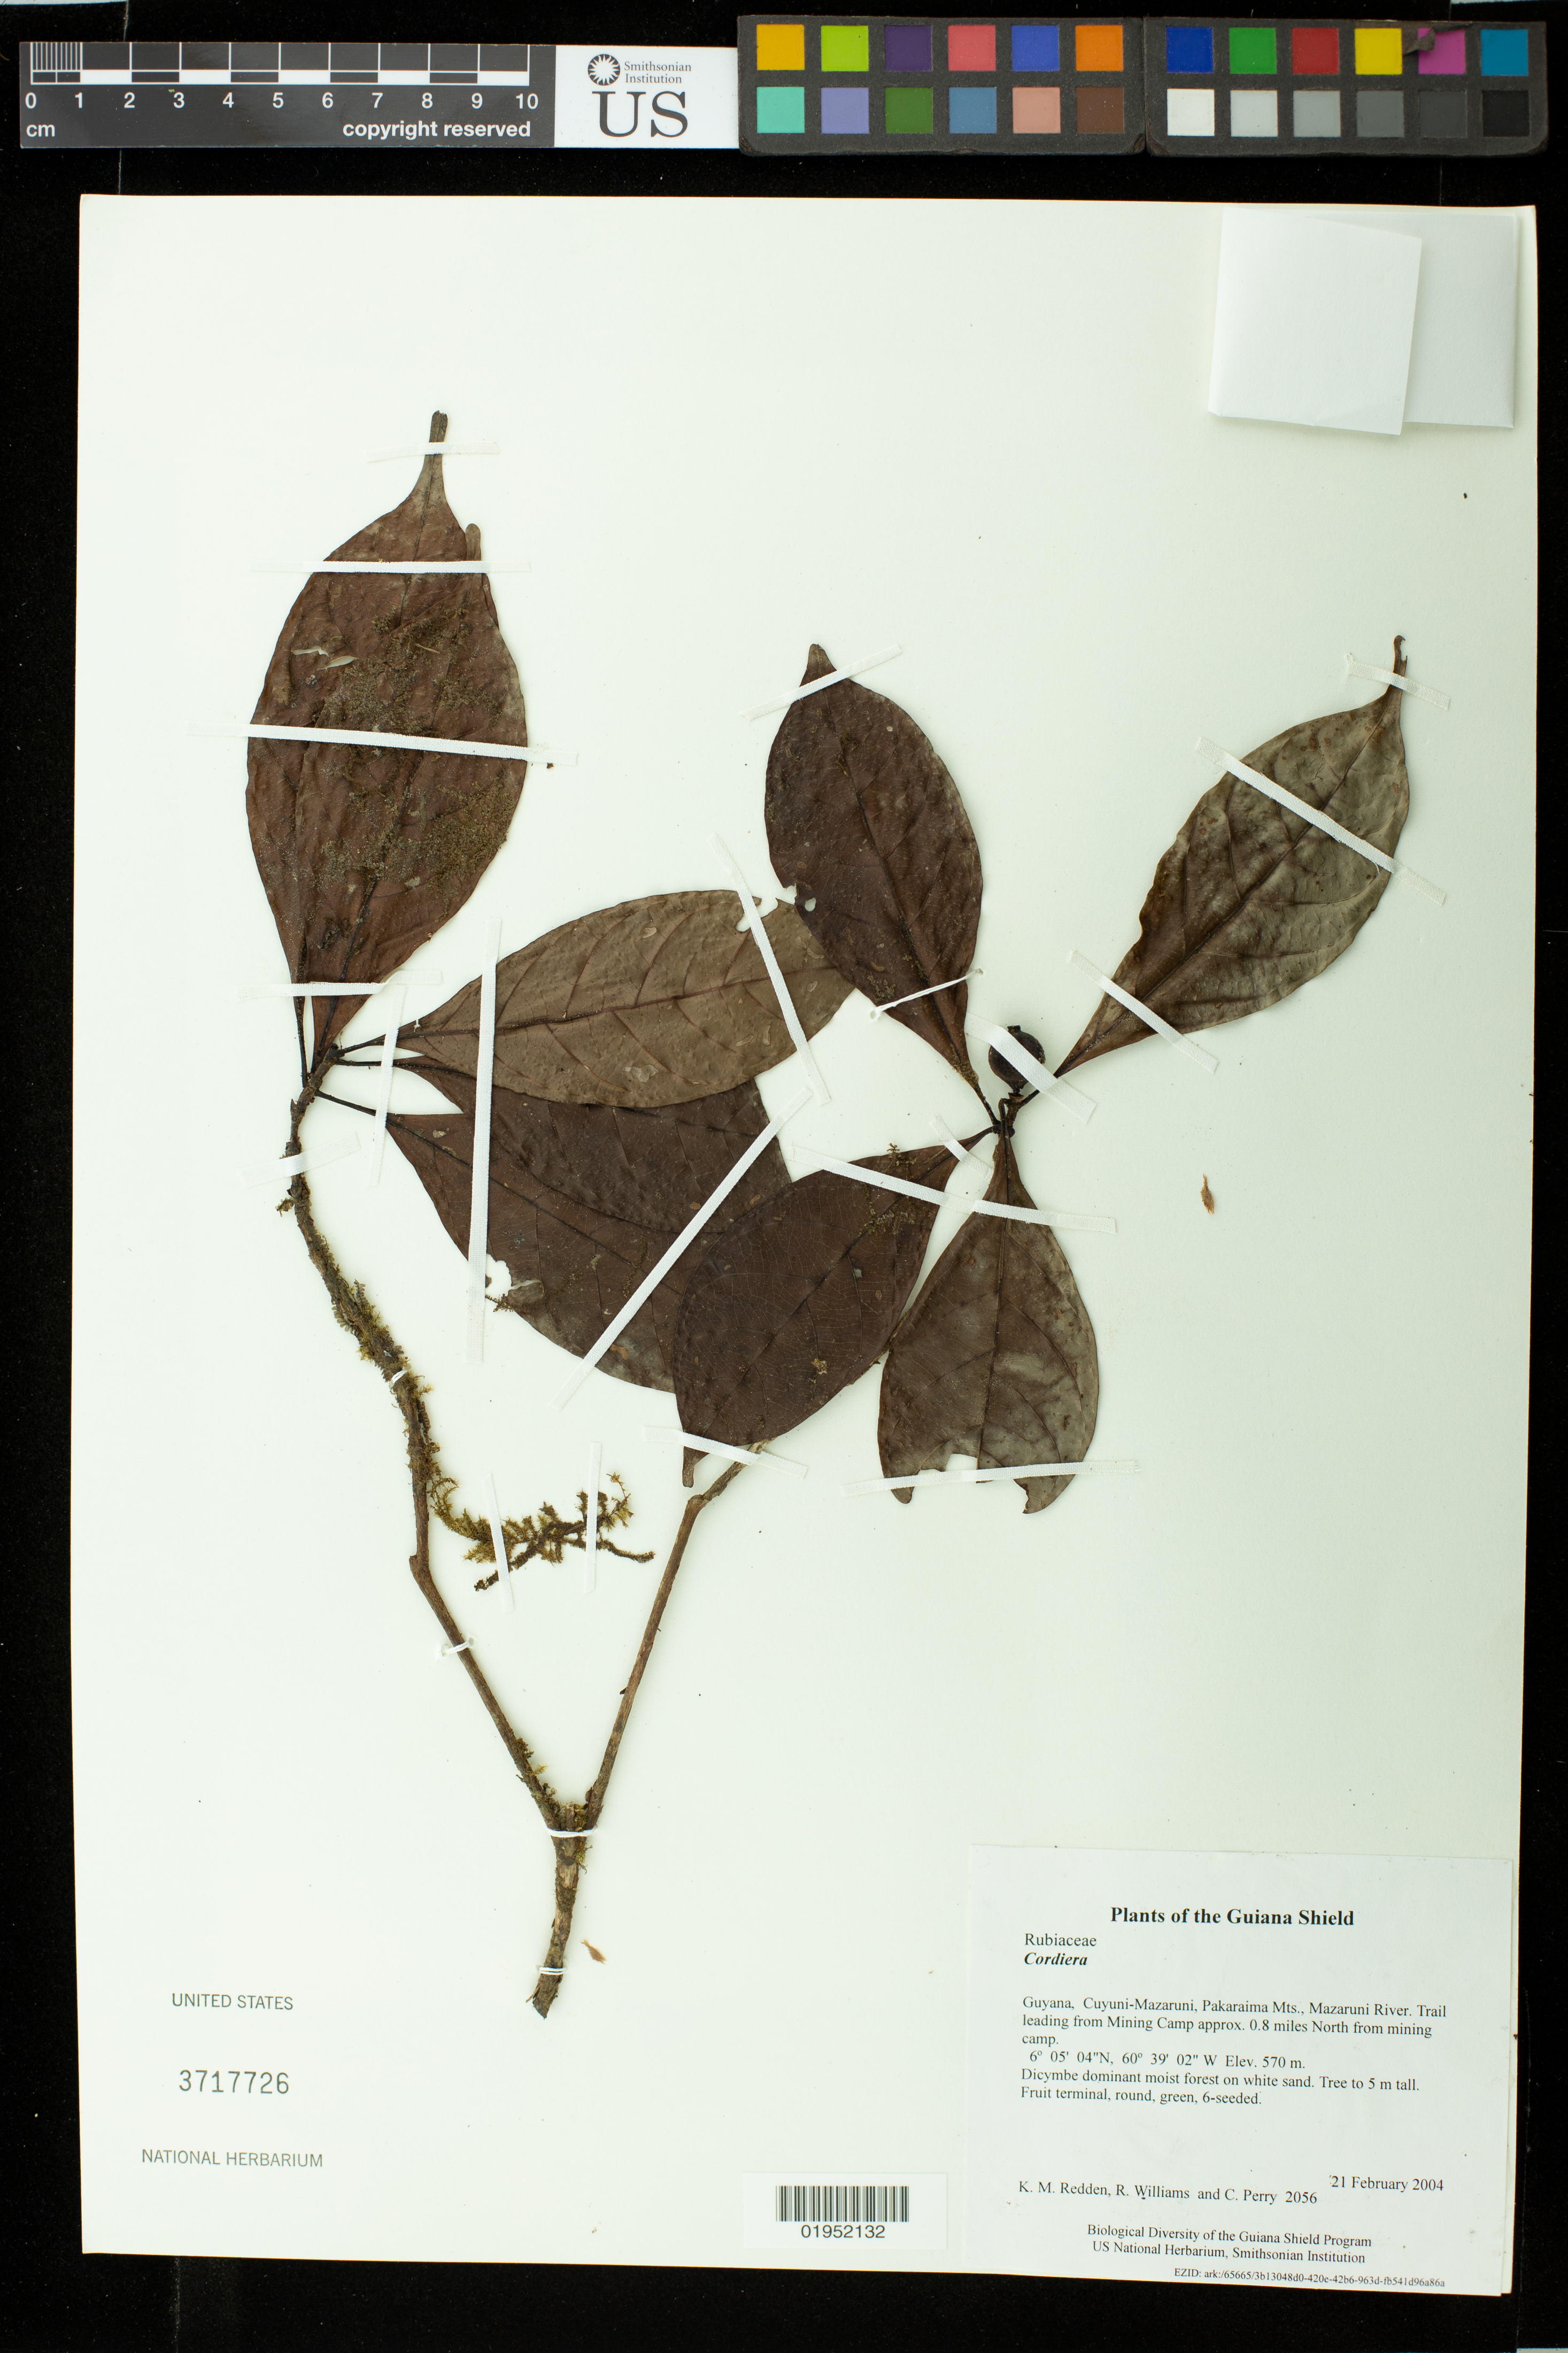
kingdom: Plantae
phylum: Tracheophyta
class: Magnoliopsida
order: Gentianales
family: Rubiaceae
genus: Cordiera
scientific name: Cordiera sp.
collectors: K. M. Redden, R. Williams & C. Perry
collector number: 2056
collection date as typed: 21 February 2004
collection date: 2004-02-21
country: Guyana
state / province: Cuyuni-Mazaruni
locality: Pakaraima Mts., Mazaruni River. Trail leading from Mining Camp approx. 0.8 miles North from mining camp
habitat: Dicymbe dominant moist forest on white sand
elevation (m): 570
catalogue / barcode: US 3717726